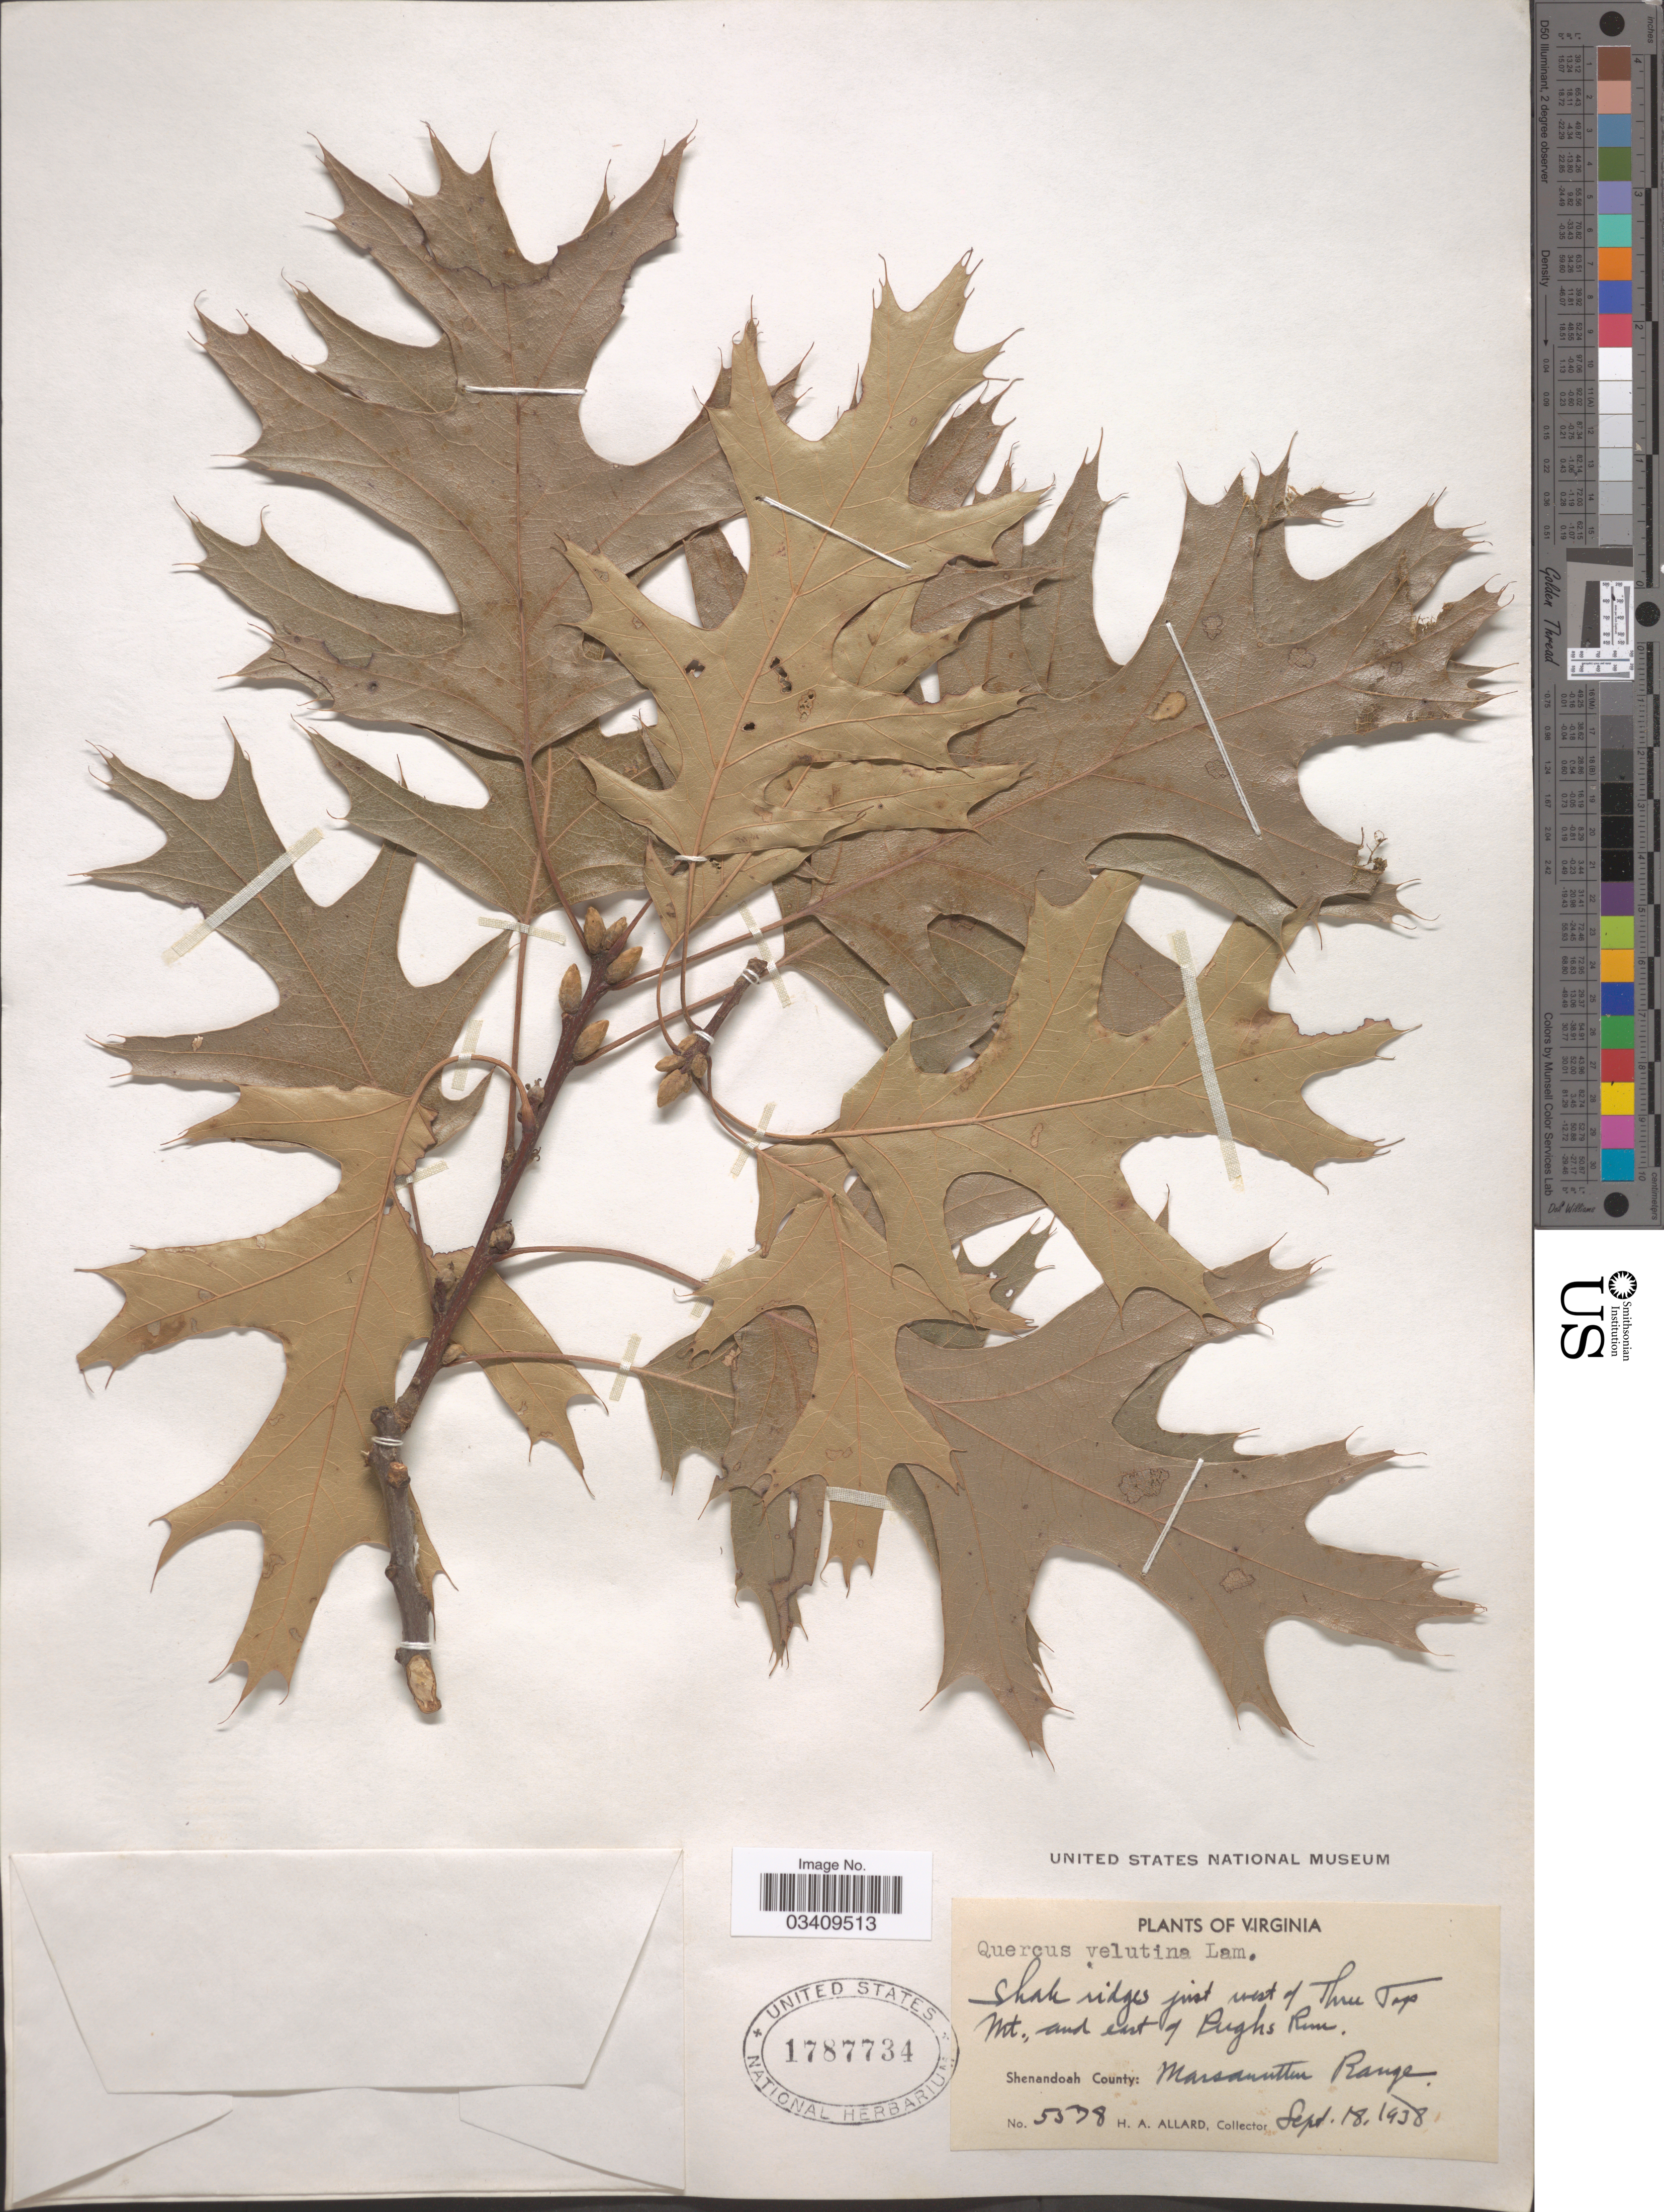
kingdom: Plantae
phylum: Tracheophyta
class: Magnoliopsida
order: Fagales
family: Fagaceae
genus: Quercus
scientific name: Quercus velutina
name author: Lam.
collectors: H. A. Allard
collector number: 5578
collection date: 1938-09-18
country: United States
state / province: Virginia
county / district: Shenandoah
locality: Shak ridges just west of Three Top Mt., and east of Pughs Run. Shenandoah County: Massanutten Range.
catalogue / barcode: US 1787734